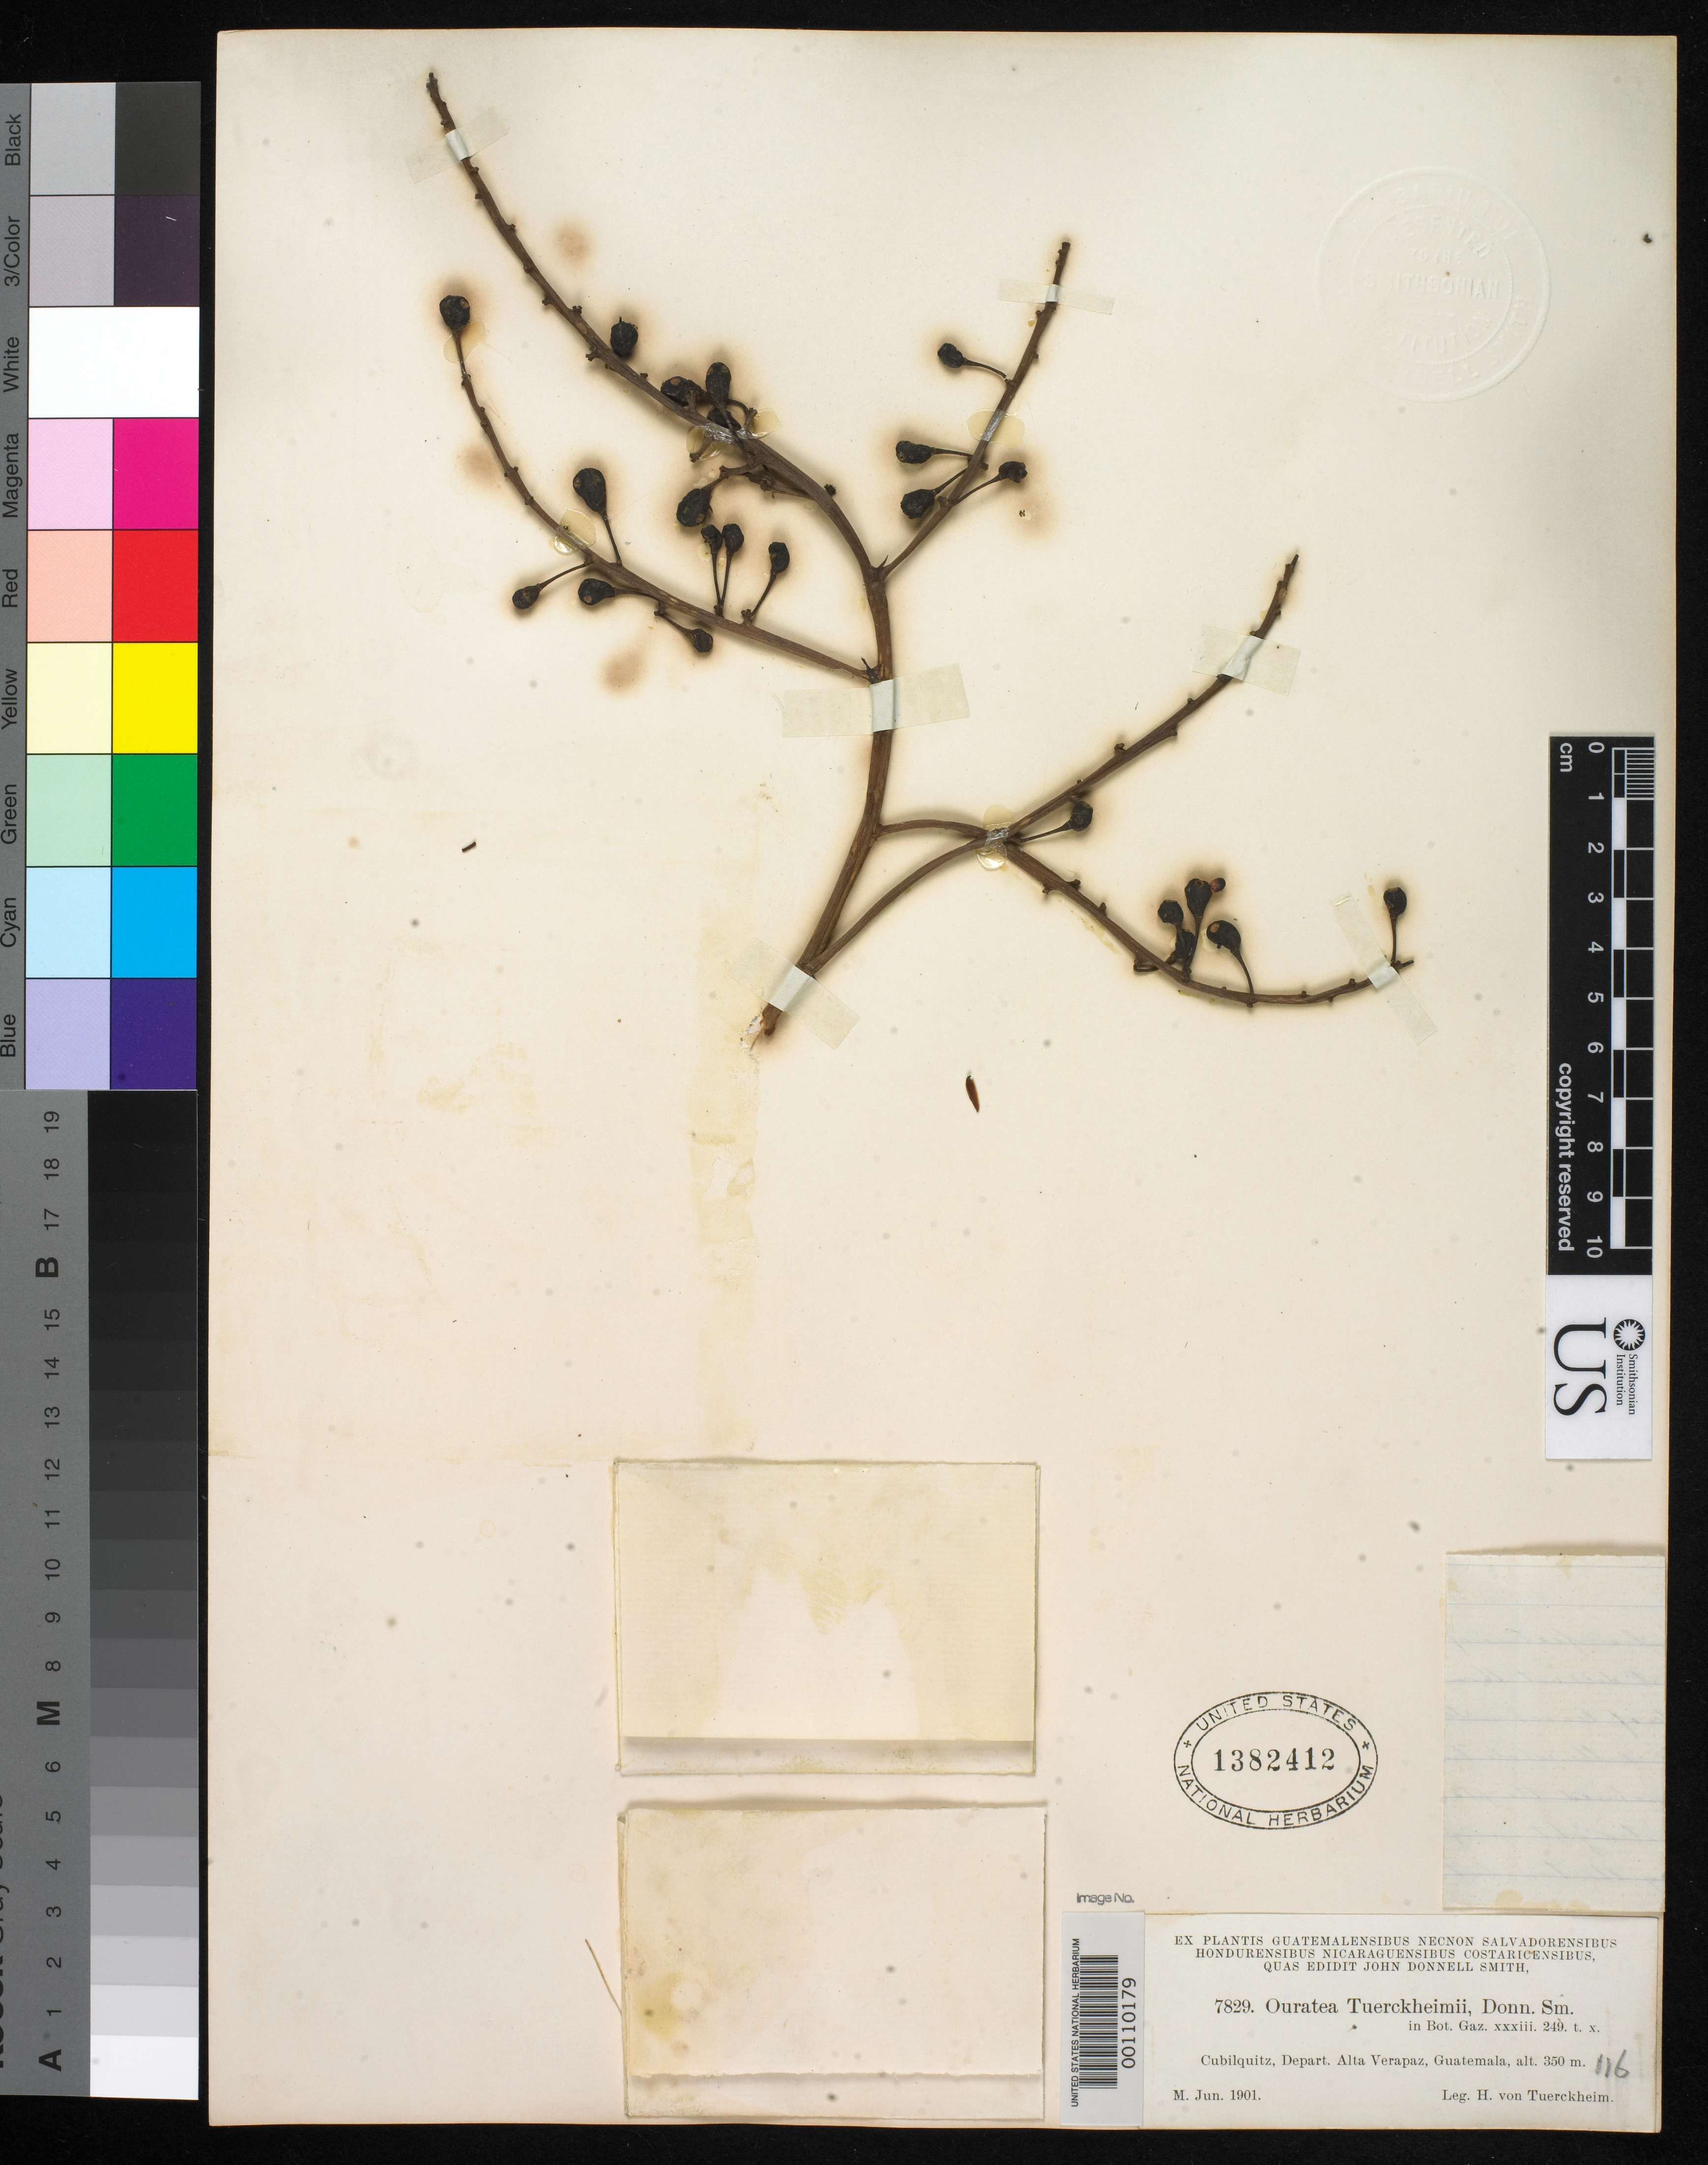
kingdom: Plantae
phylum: Tracheophyta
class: Magnoliopsida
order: Malpighiales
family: Ochnaceae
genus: Ouratea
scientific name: Ouratea tuerckheimii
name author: Donn. Sm.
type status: Type Collection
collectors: H. von Türckheim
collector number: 7829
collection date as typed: Jun 1901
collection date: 1901-06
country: Guatemala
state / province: Alta Verapaz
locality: Cubilquitz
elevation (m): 350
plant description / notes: One of three US sheets ex John Donnell Smith herbarium (USNH 1382410, 1382411, 1382412).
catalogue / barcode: US 1382412